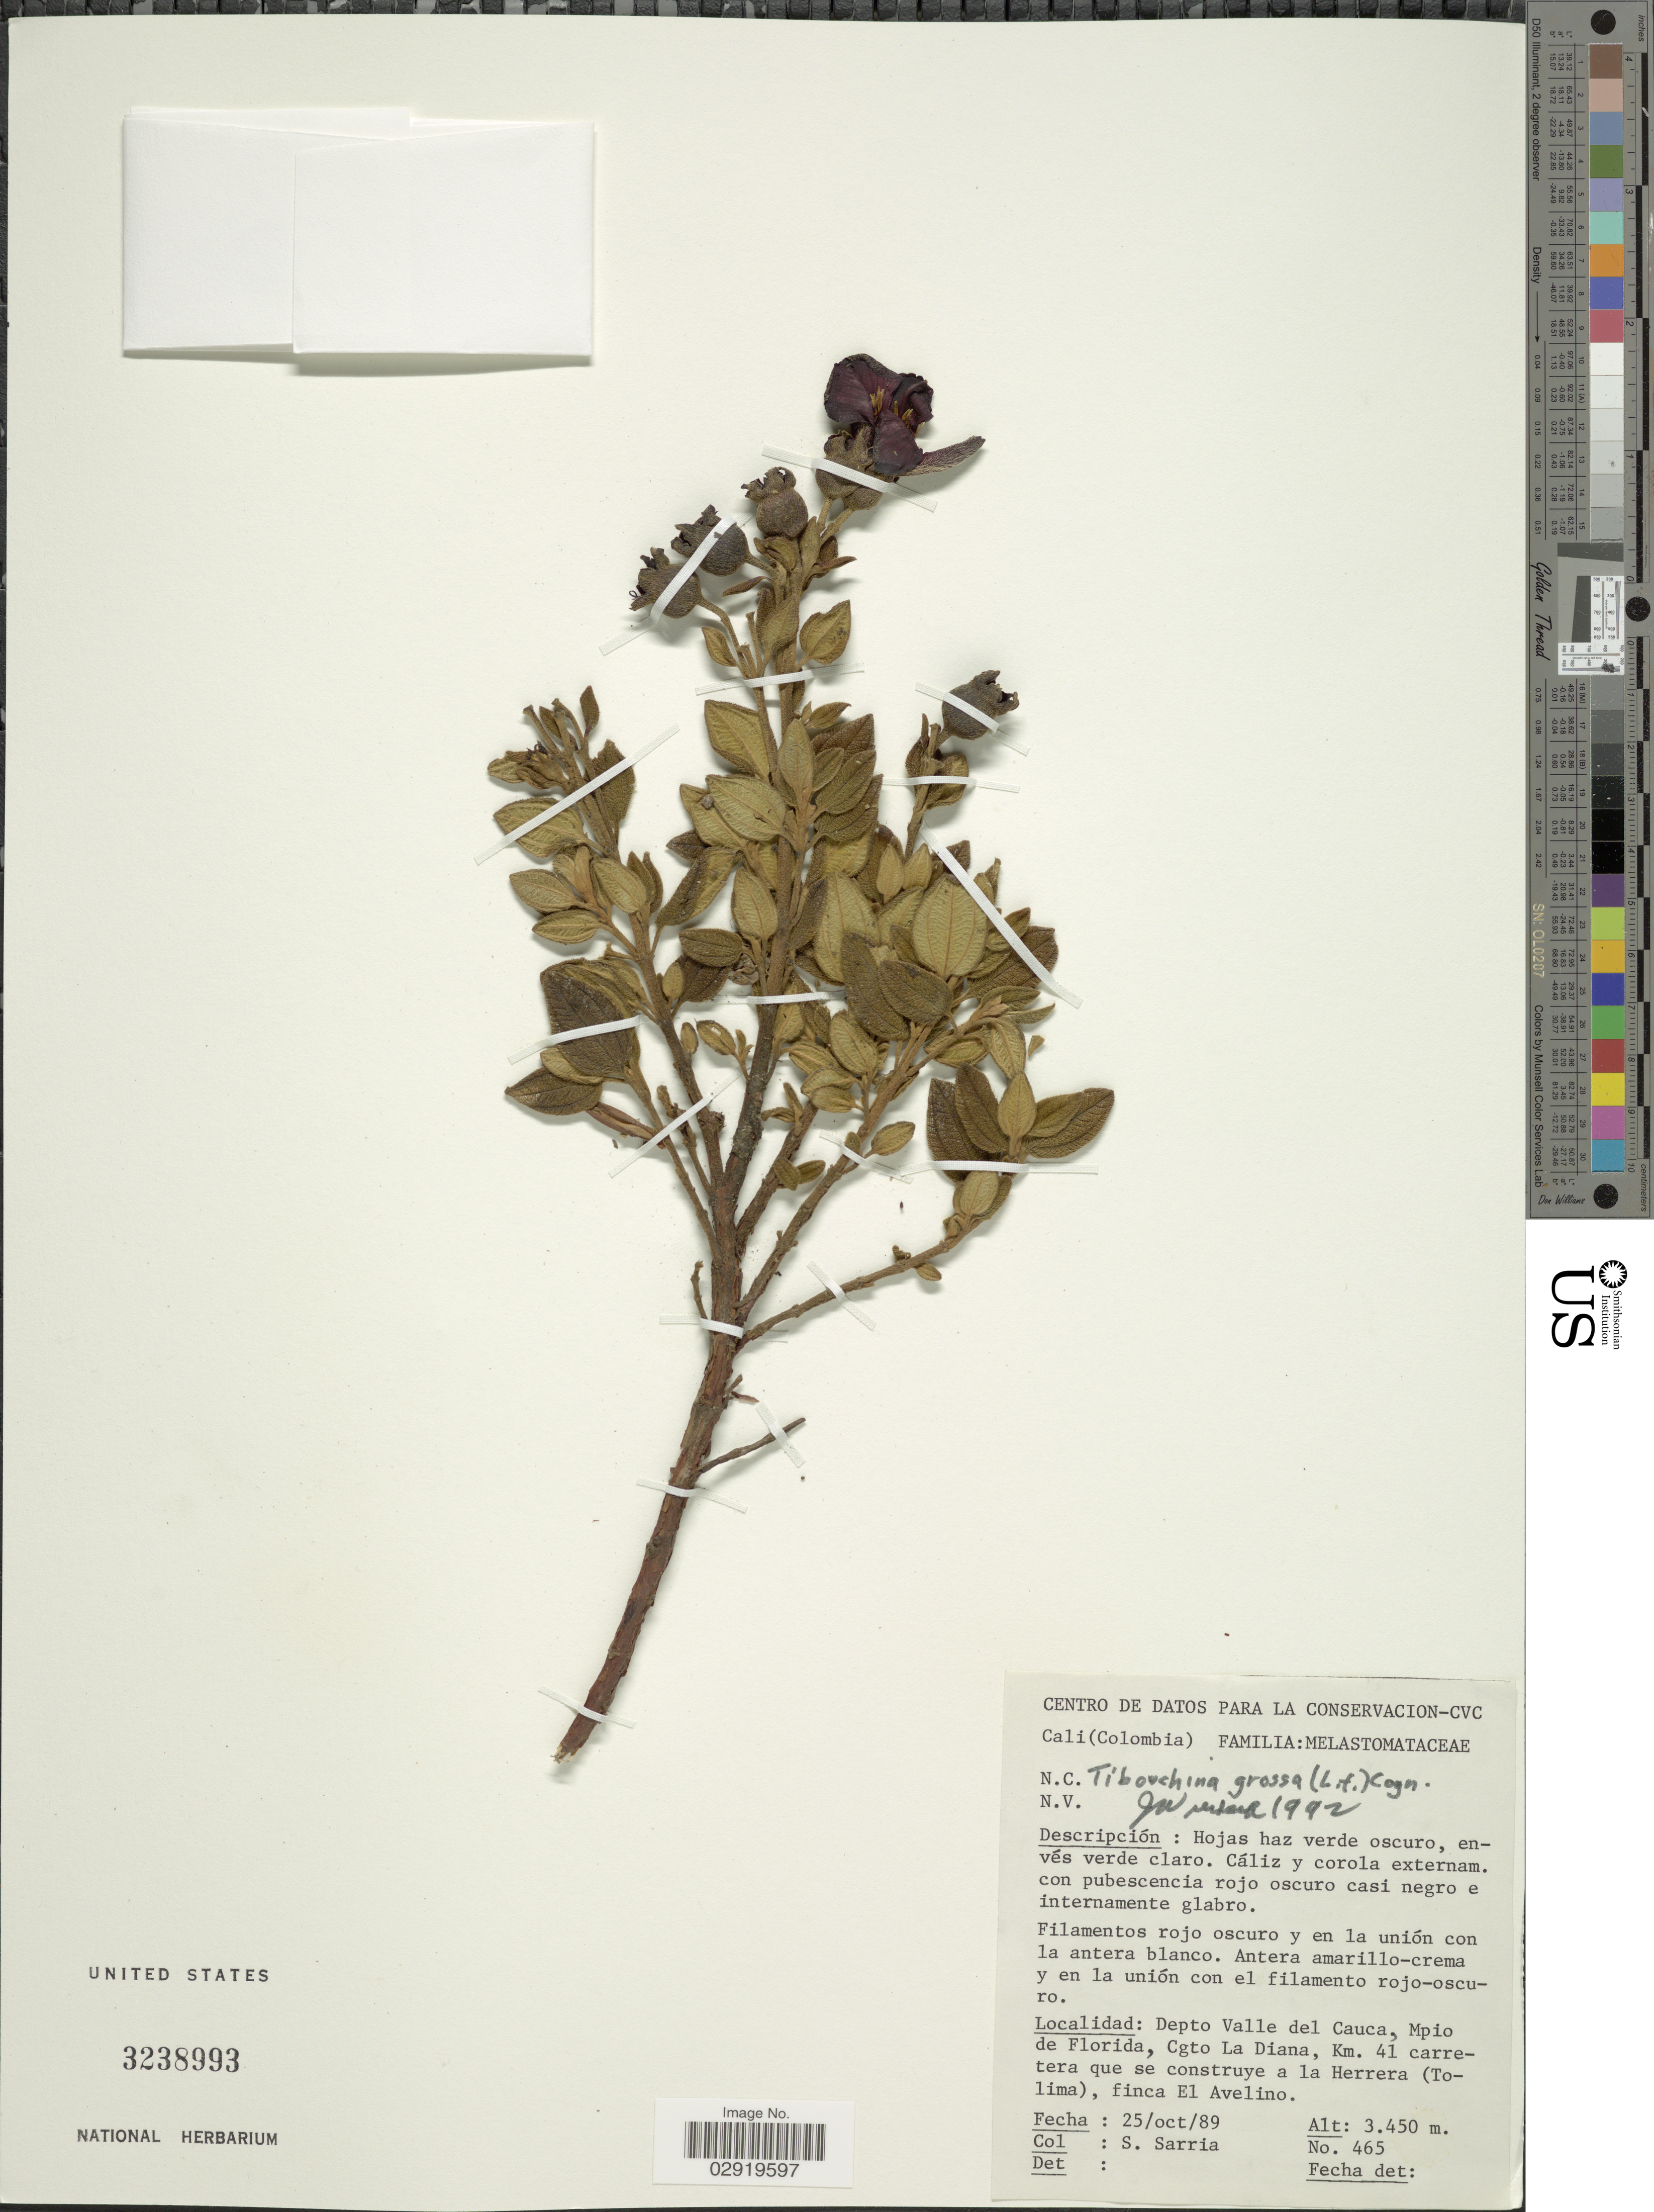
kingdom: Plantae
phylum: Tracheophyta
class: Magnoliopsida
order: Myrtales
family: Melastomataceae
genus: Chaetogastra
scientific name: Chaetogastra grossa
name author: (L. f.) P.J.F. Guim. & Michelang.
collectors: S. Sarria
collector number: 465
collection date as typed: Transcribed d/m/y: 25/10/89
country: Colombia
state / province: Valle del Cauca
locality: Depto Valle del Cauca, Mpio de Florida, Cgto La Diana, Km. 41 carretera que se construye a la Herrera (Tolima), finca El Avelino.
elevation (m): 3450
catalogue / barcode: US 3238993